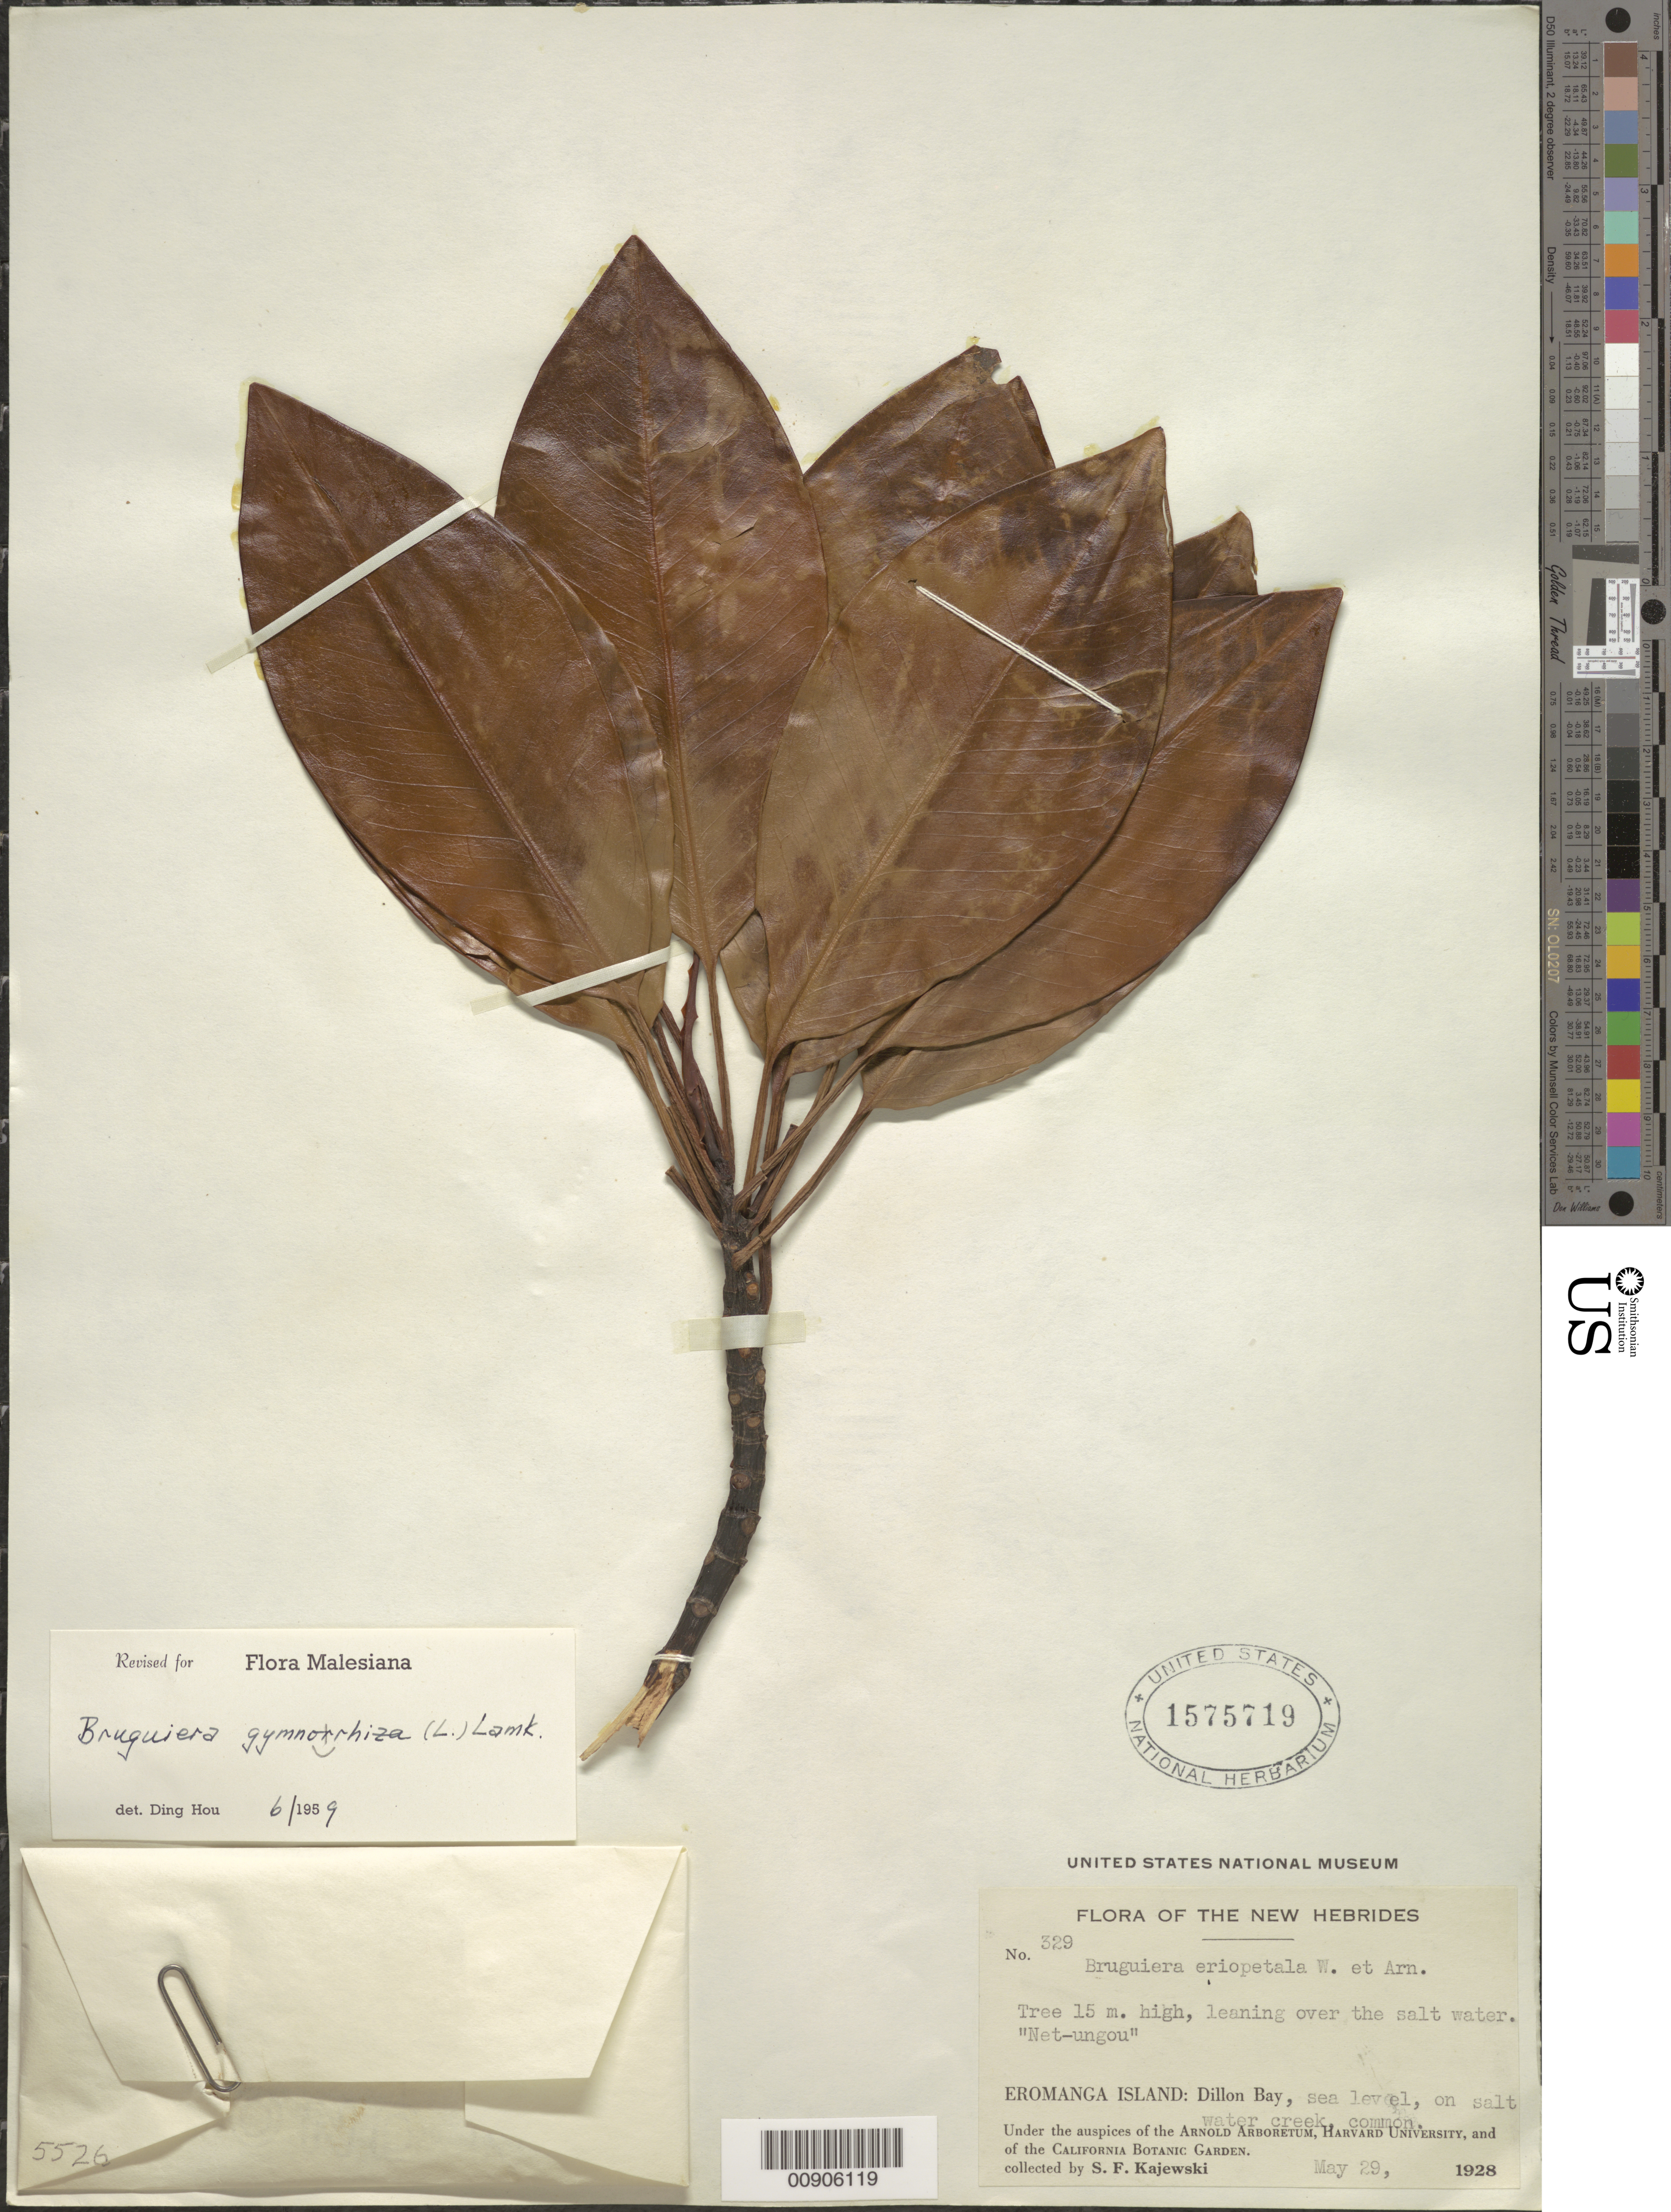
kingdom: Plantae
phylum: Tracheophyta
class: Magnoliopsida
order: Malpighiales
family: Rhizophoraceae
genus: Bruguiera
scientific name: Bruguiera gymnorhiza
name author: (L.) Savigny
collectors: S. Kajewski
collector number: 329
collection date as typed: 29 May 1928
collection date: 1928-05-29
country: Vanuatu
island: Erromango [Eromanga]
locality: Dillon Bay.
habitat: Salt water creek, common.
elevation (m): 0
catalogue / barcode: US 1575719